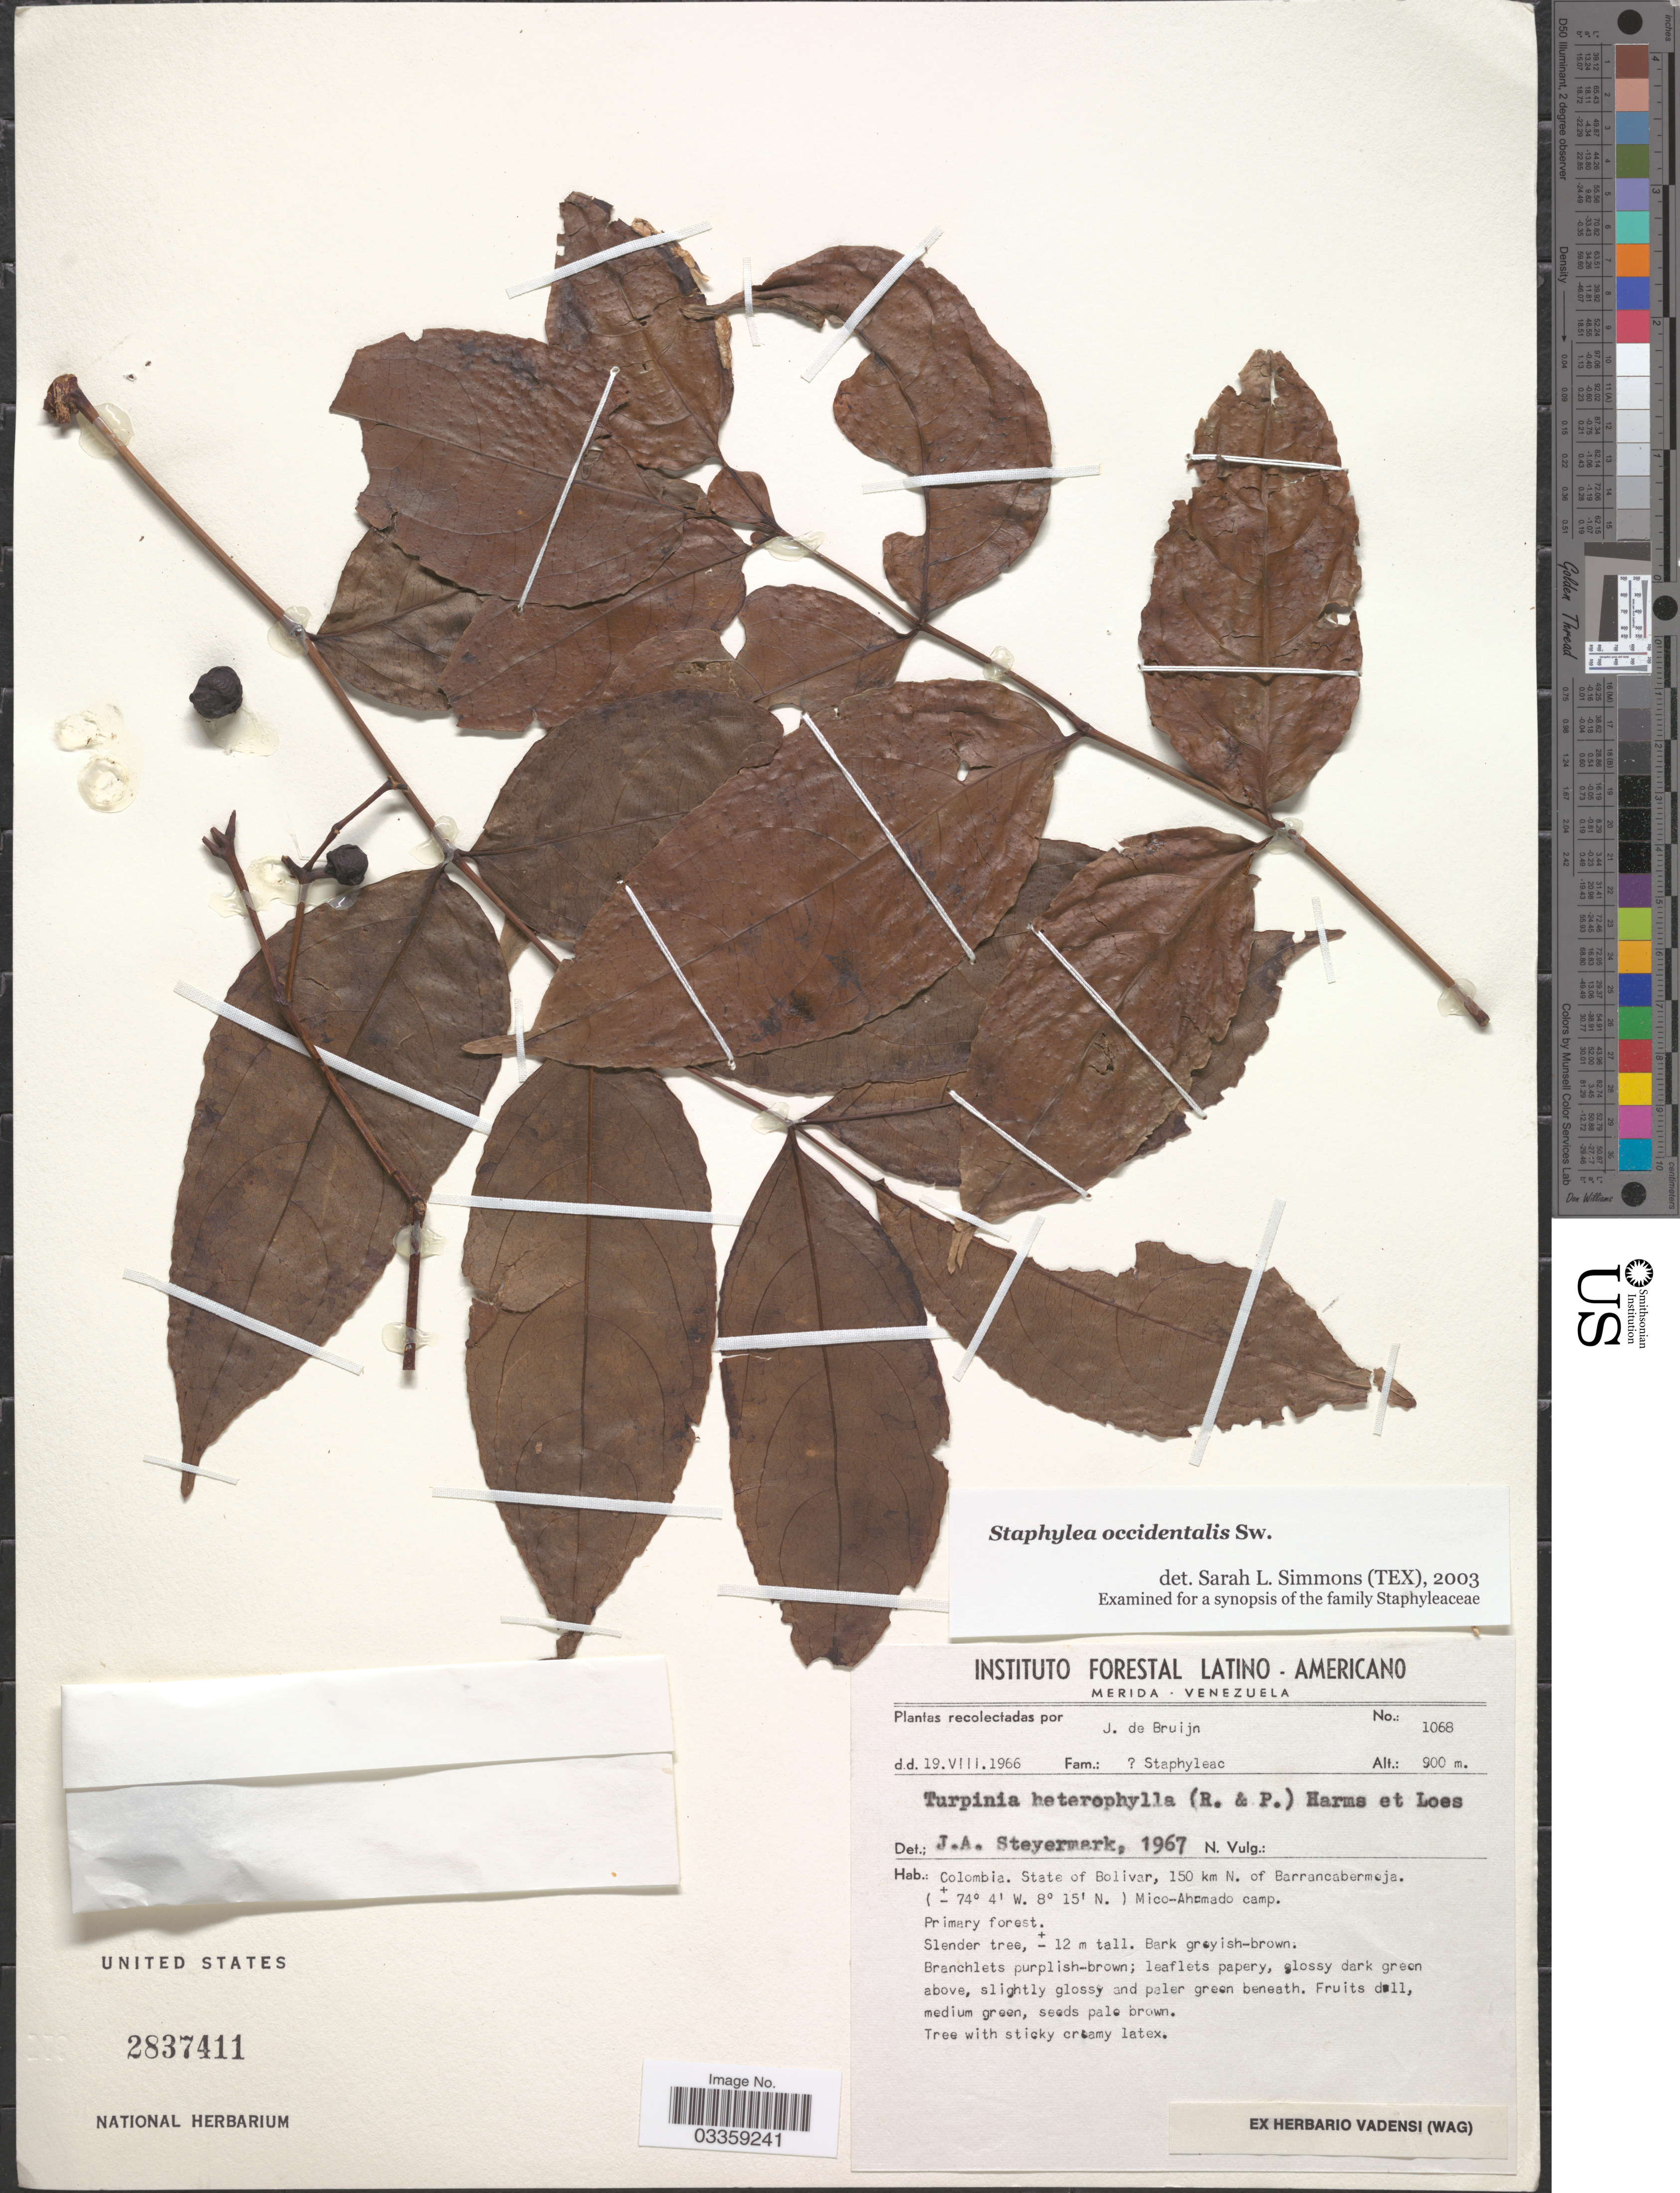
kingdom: Plantae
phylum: Tracheophyta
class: Magnoliopsida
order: Crossosomatales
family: Staphyleaceae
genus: Turpinia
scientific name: Turpinia occidentalis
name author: (Sw.) G. Don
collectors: J. Bruijn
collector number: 1068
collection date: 1966-08-19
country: Colombia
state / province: Bolívar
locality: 150 km N. of Barrancabermeja, Mico-Ahumado camp.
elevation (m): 900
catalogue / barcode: US 2837411